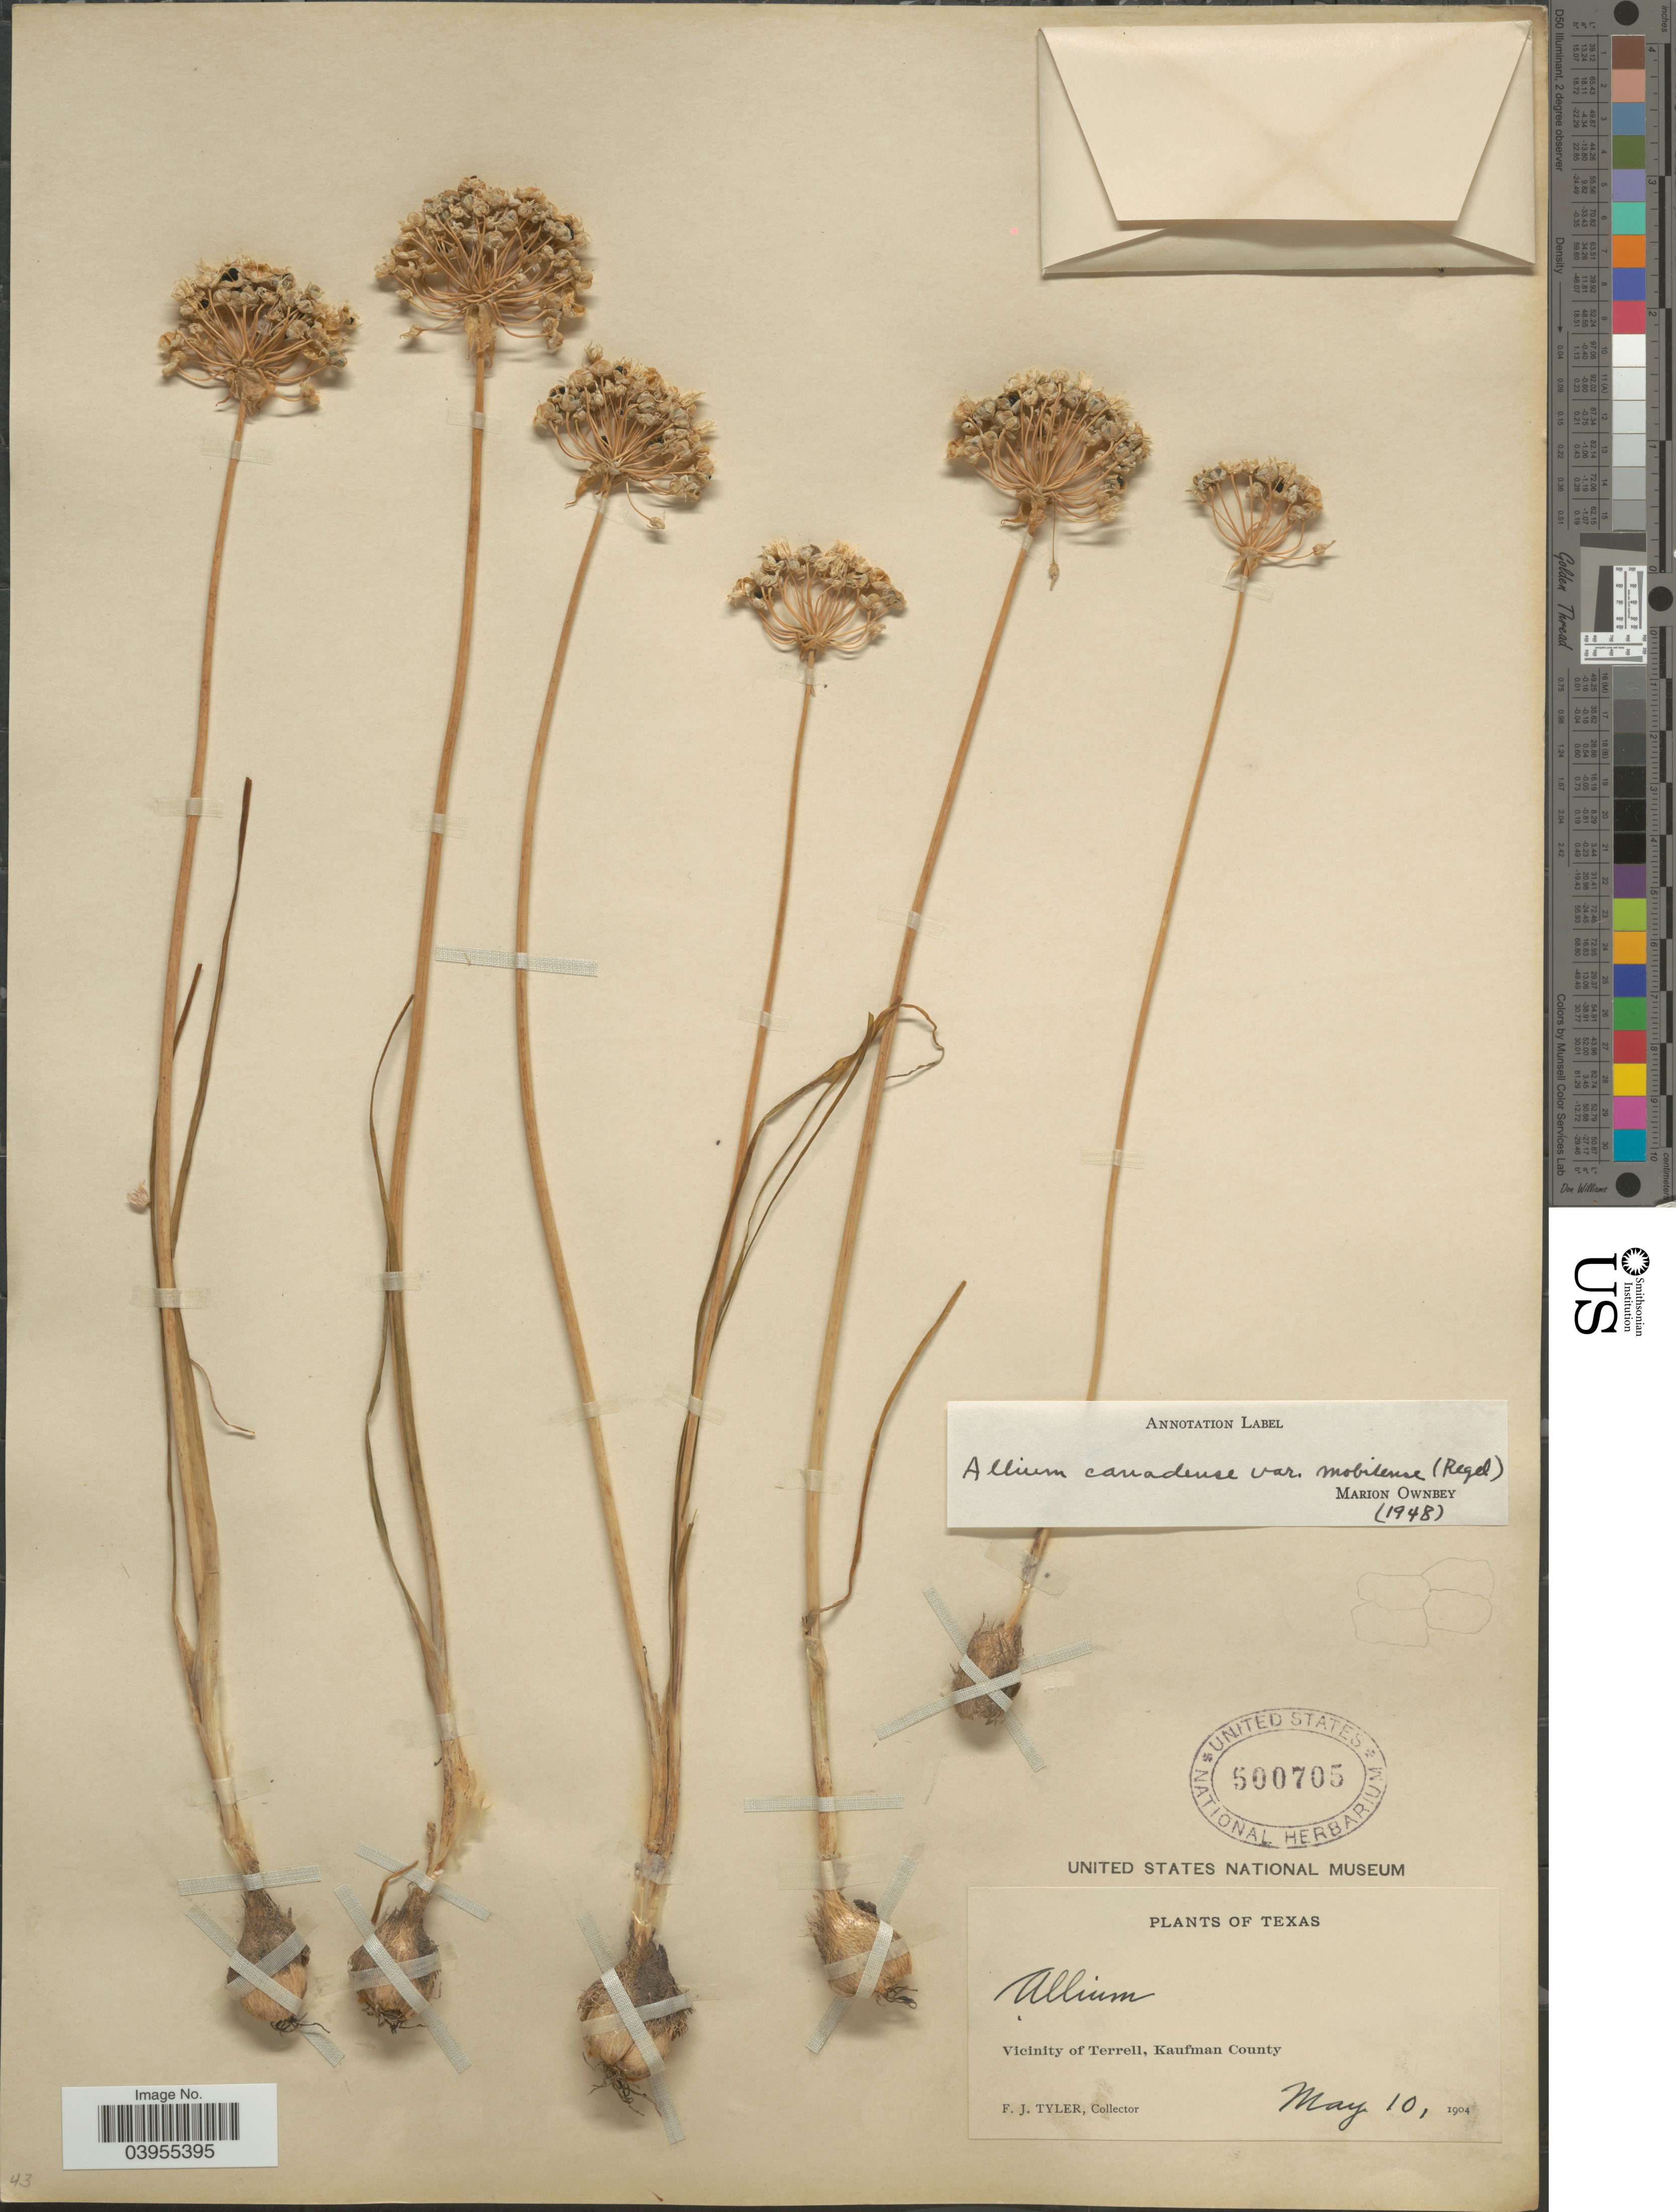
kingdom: Plantae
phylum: Tracheophyta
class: Liliopsida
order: Asparagales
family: Amaryllidaceae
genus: Allium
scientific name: Allium canadense var. mobilense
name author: (Regel) Traub & Ownbey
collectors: F. Tyler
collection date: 1904-05-10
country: United States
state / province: Texas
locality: Vicinity of Terrell, Kaufman County.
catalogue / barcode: US 500705